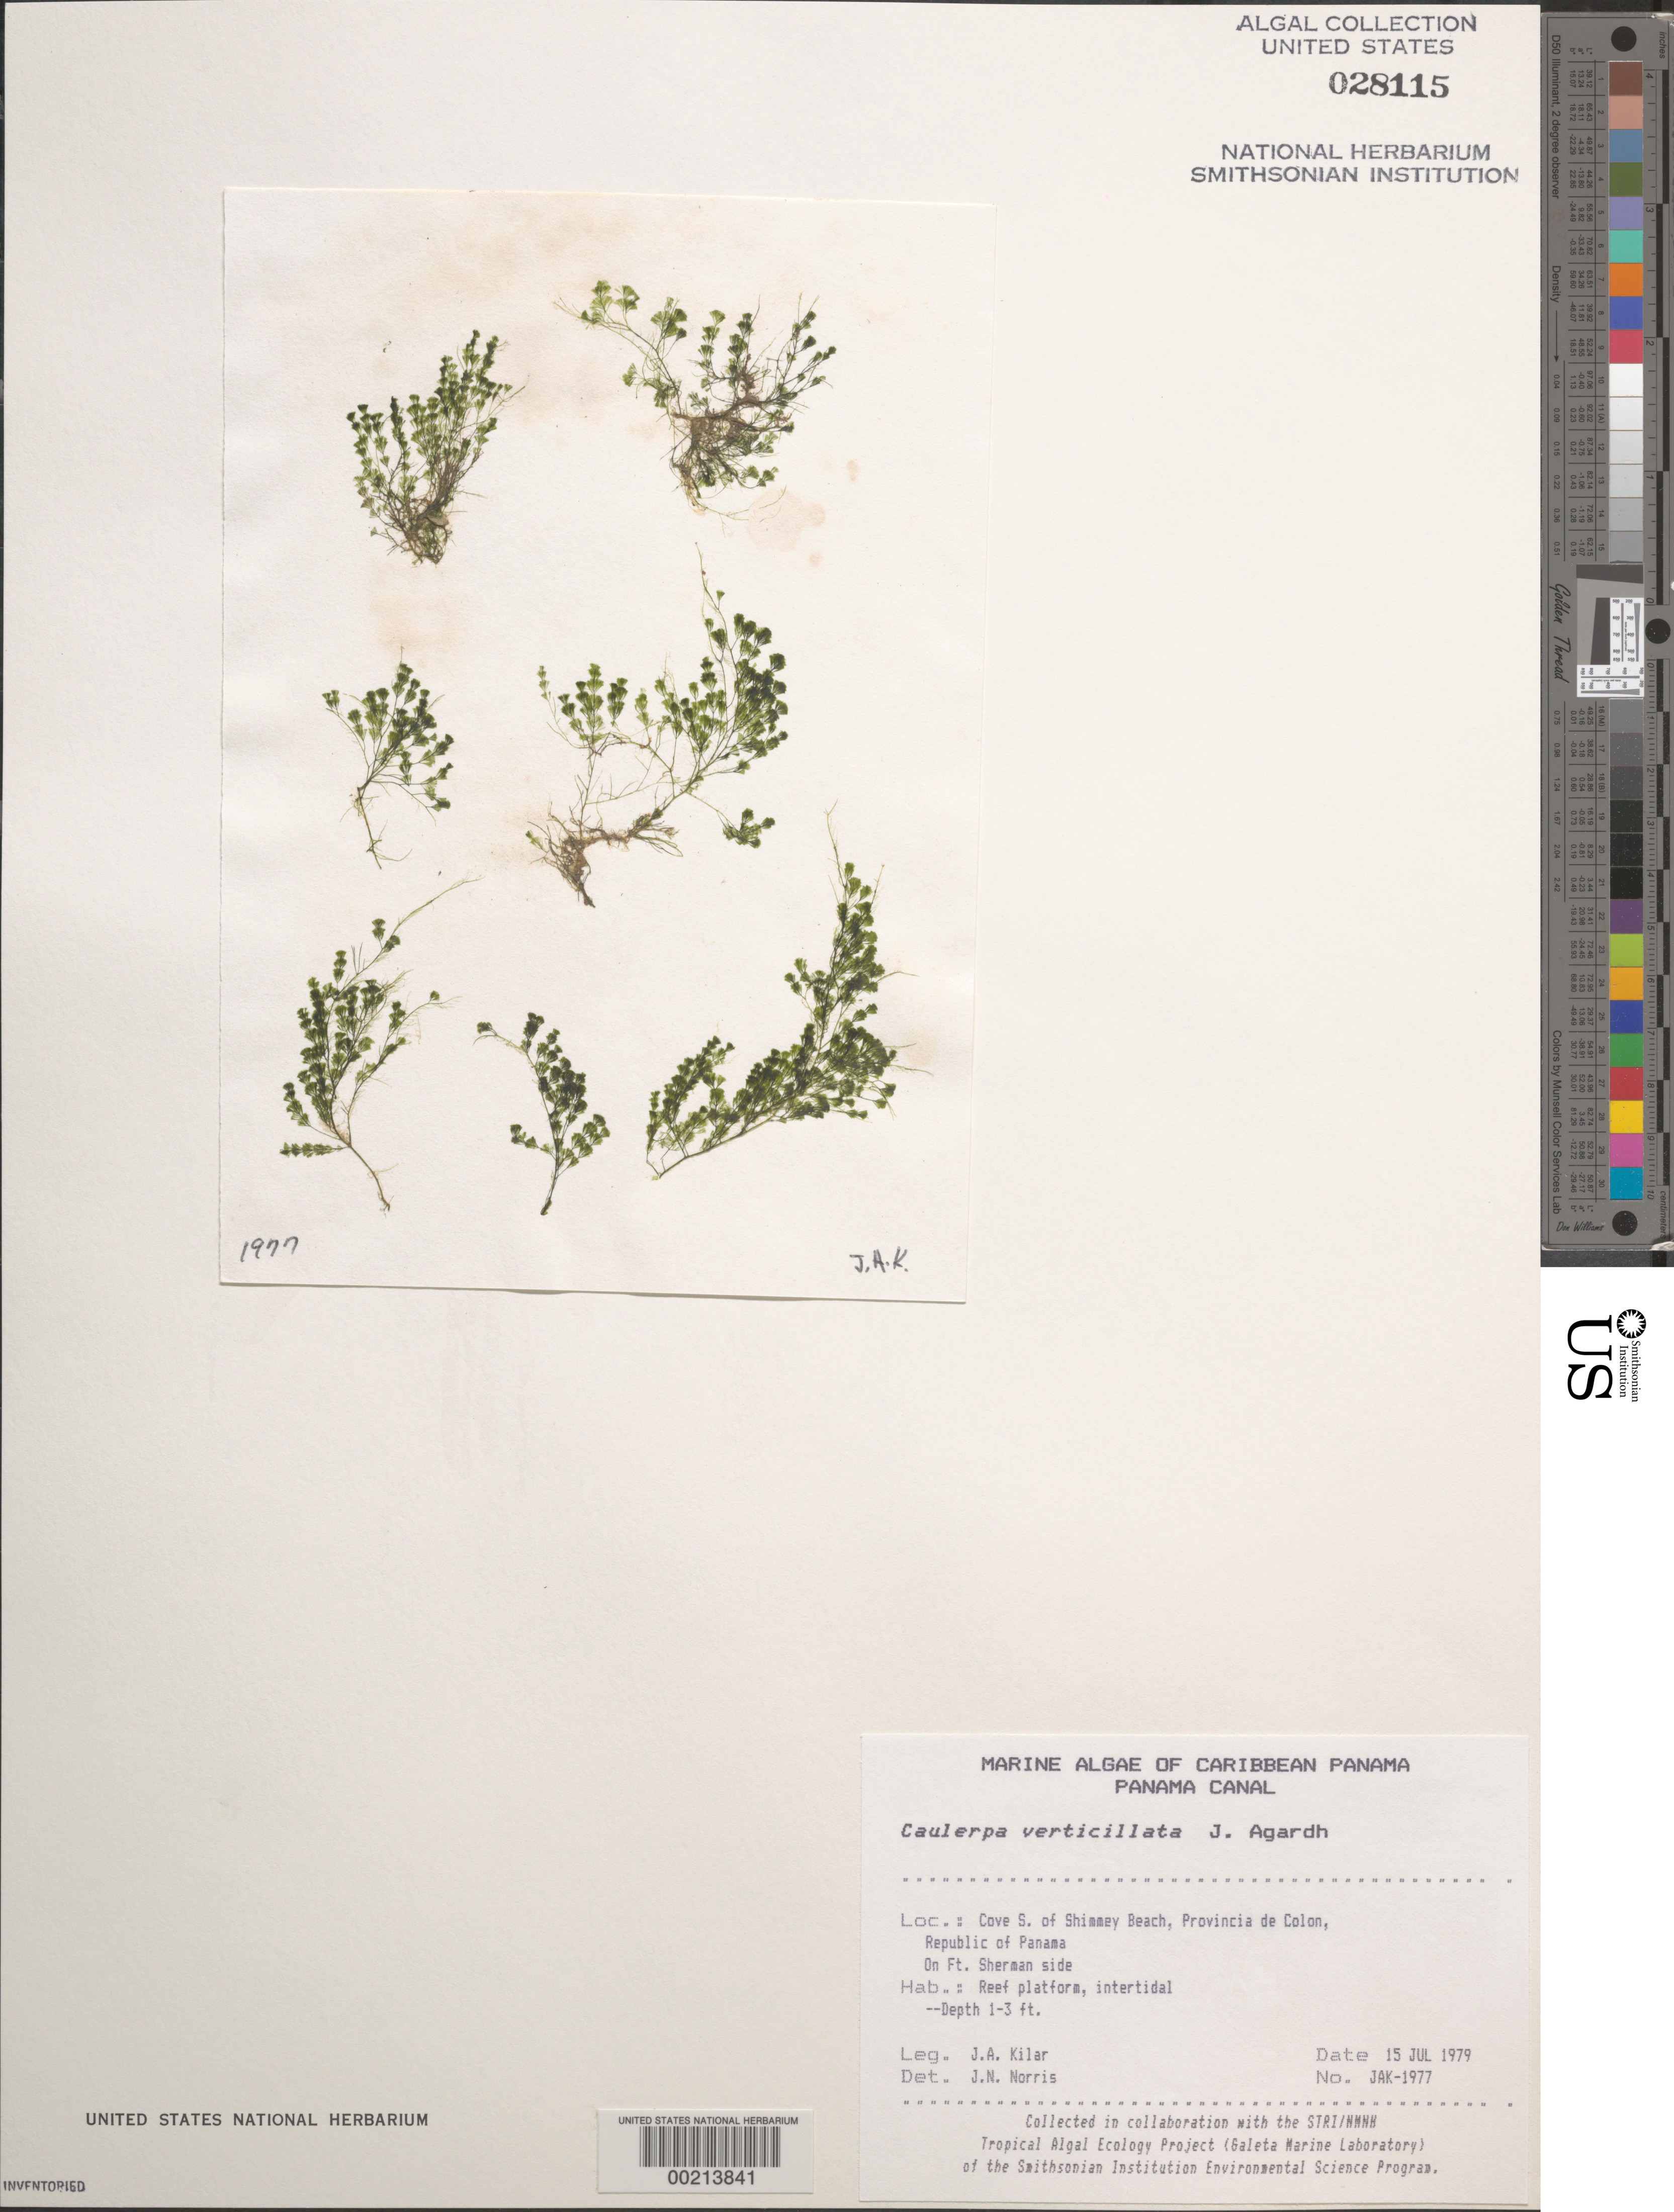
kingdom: Plantae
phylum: Chlorophyta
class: Ulvophyceae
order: Bryopsidales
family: Caulerpaceae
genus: Caulerpa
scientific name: Caulerpa verticillata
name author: J. Agardh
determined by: Norris, James N.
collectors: J. A. Kilar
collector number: JAK-1977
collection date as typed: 15 Jul 1979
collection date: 1979-07-15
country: Panama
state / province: Colón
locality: Cove south of Shimmey Beach, Fort Sherman side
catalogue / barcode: US 28115